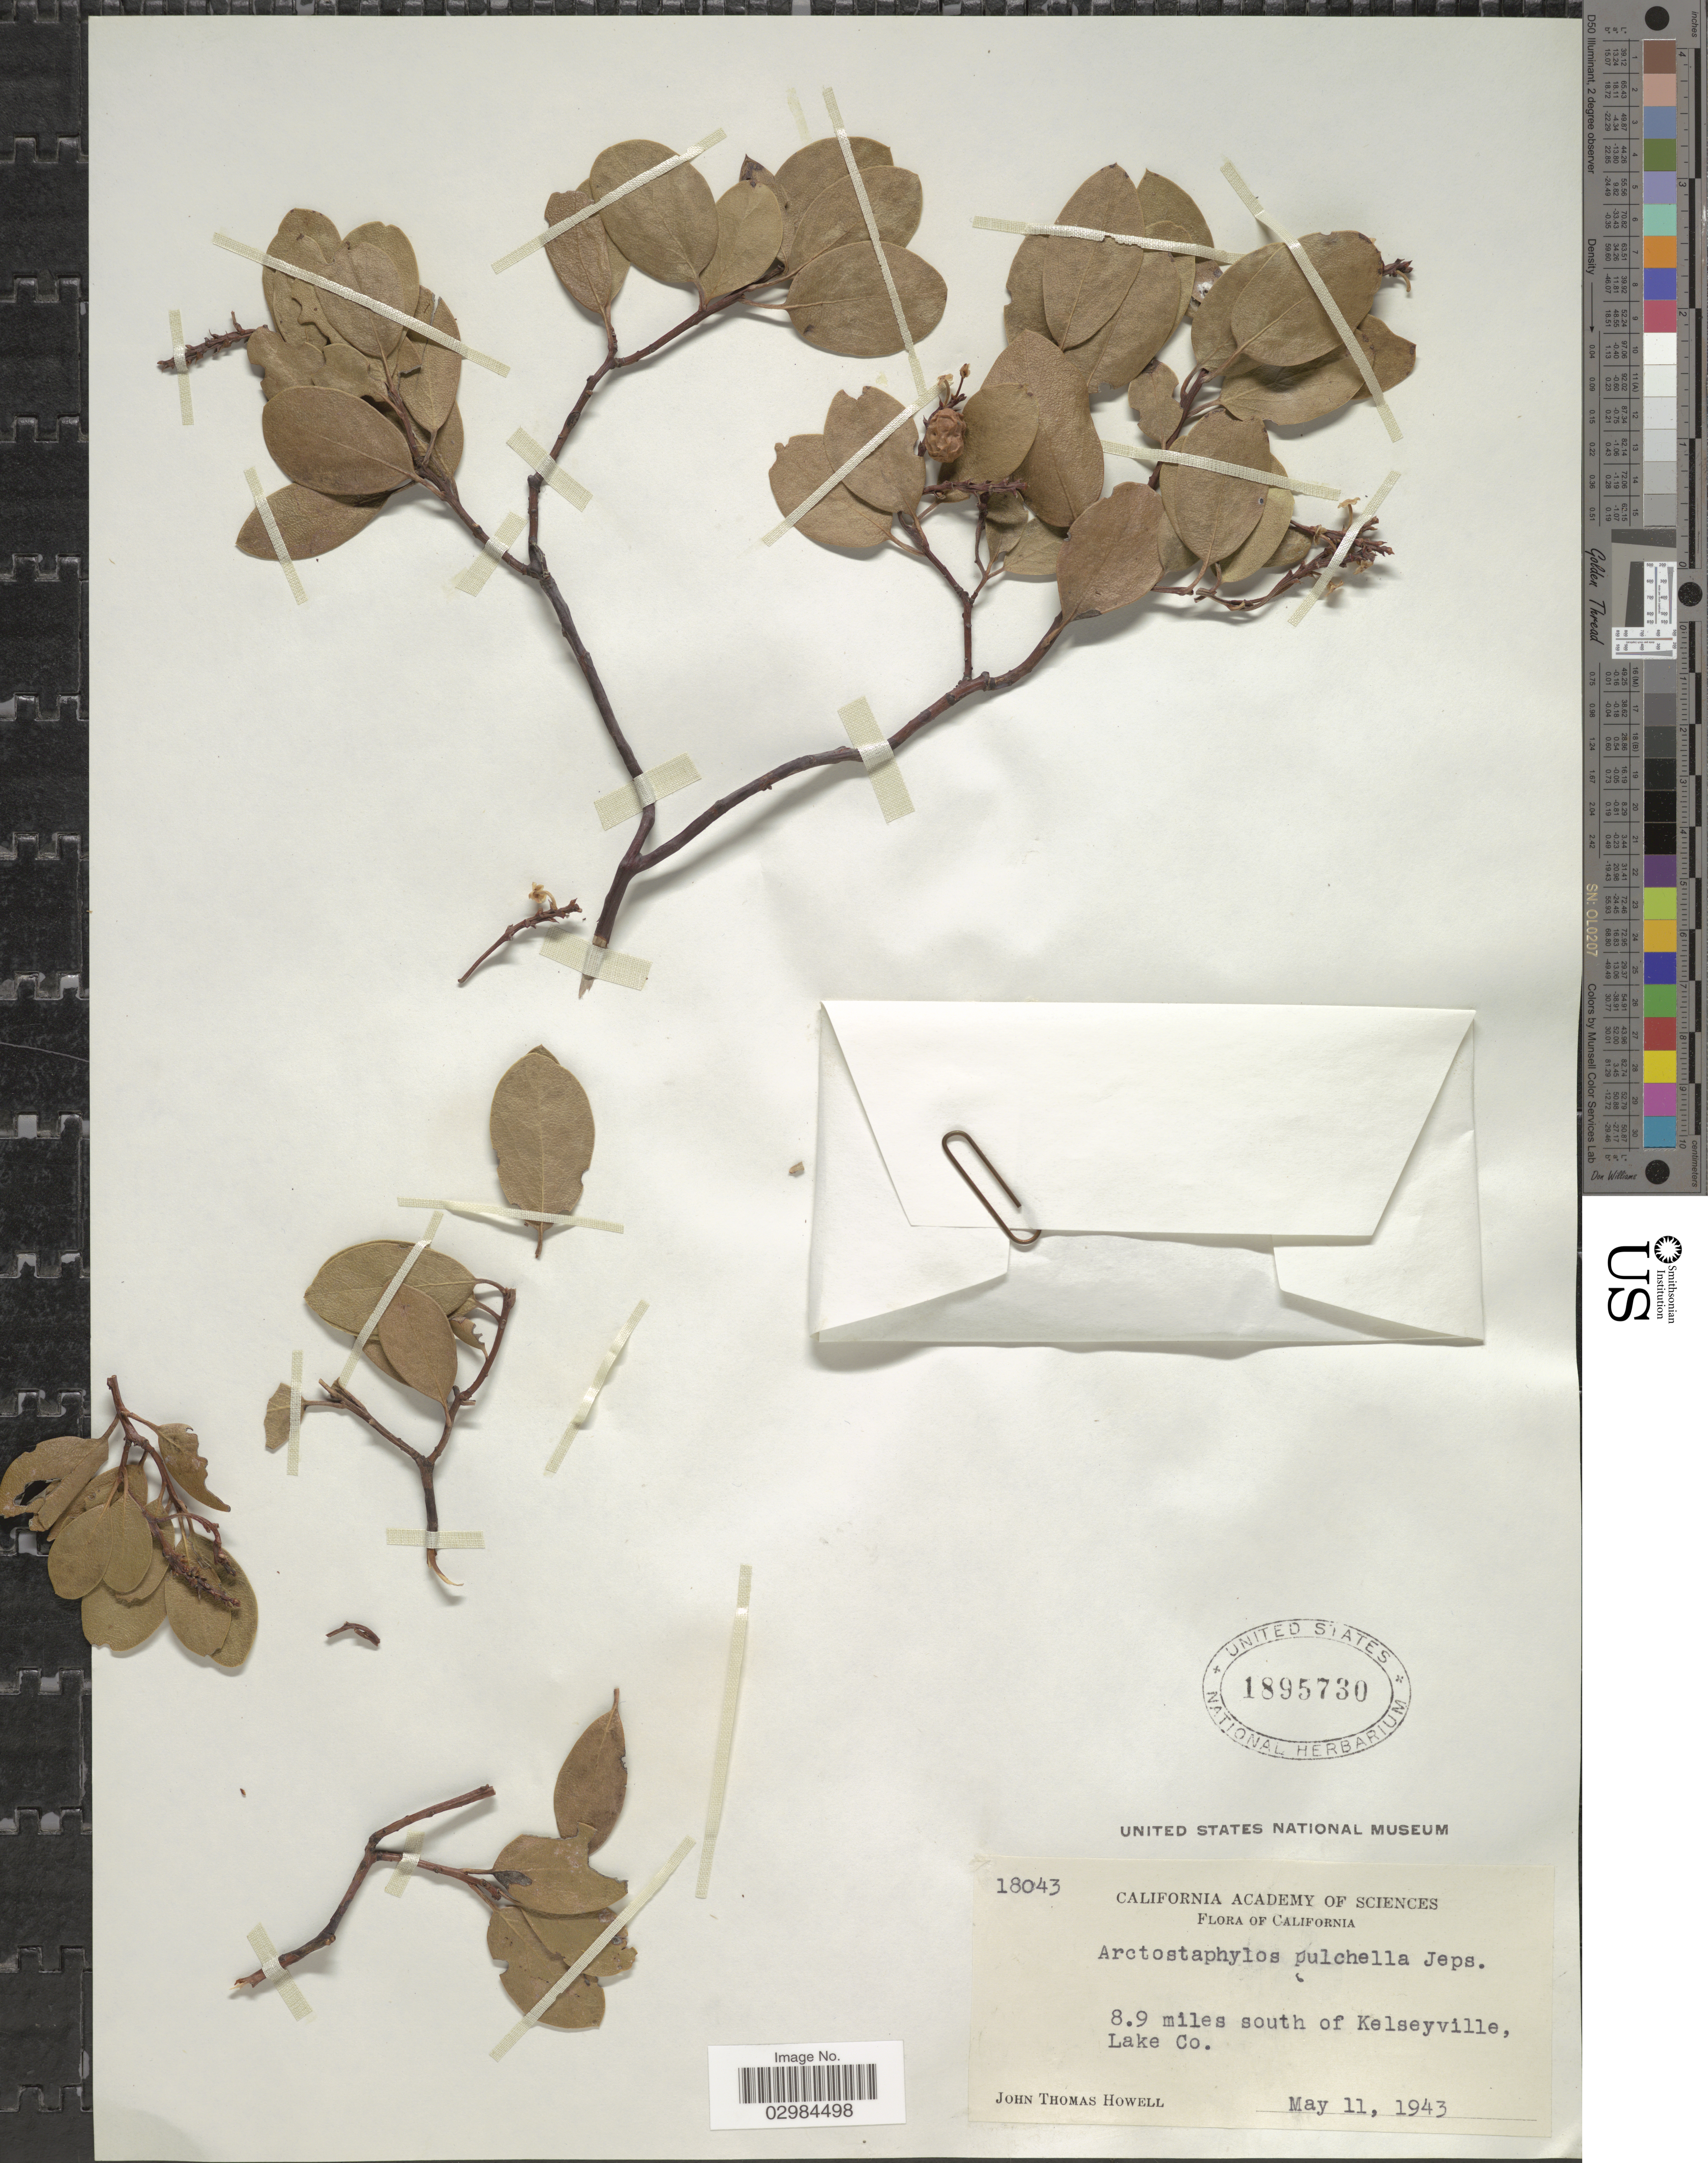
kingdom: Plantae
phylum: Tracheophyta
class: Magnoliopsida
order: Ericales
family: Ericaceae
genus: Arctostaphylos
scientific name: Arctostaphylos pulchella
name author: Howell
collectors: J. T. Howell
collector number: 18043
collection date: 1943-05-11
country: United States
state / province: California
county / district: Lake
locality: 8.9 miles south of Kelseyville, Lake Co.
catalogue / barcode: US 1895730